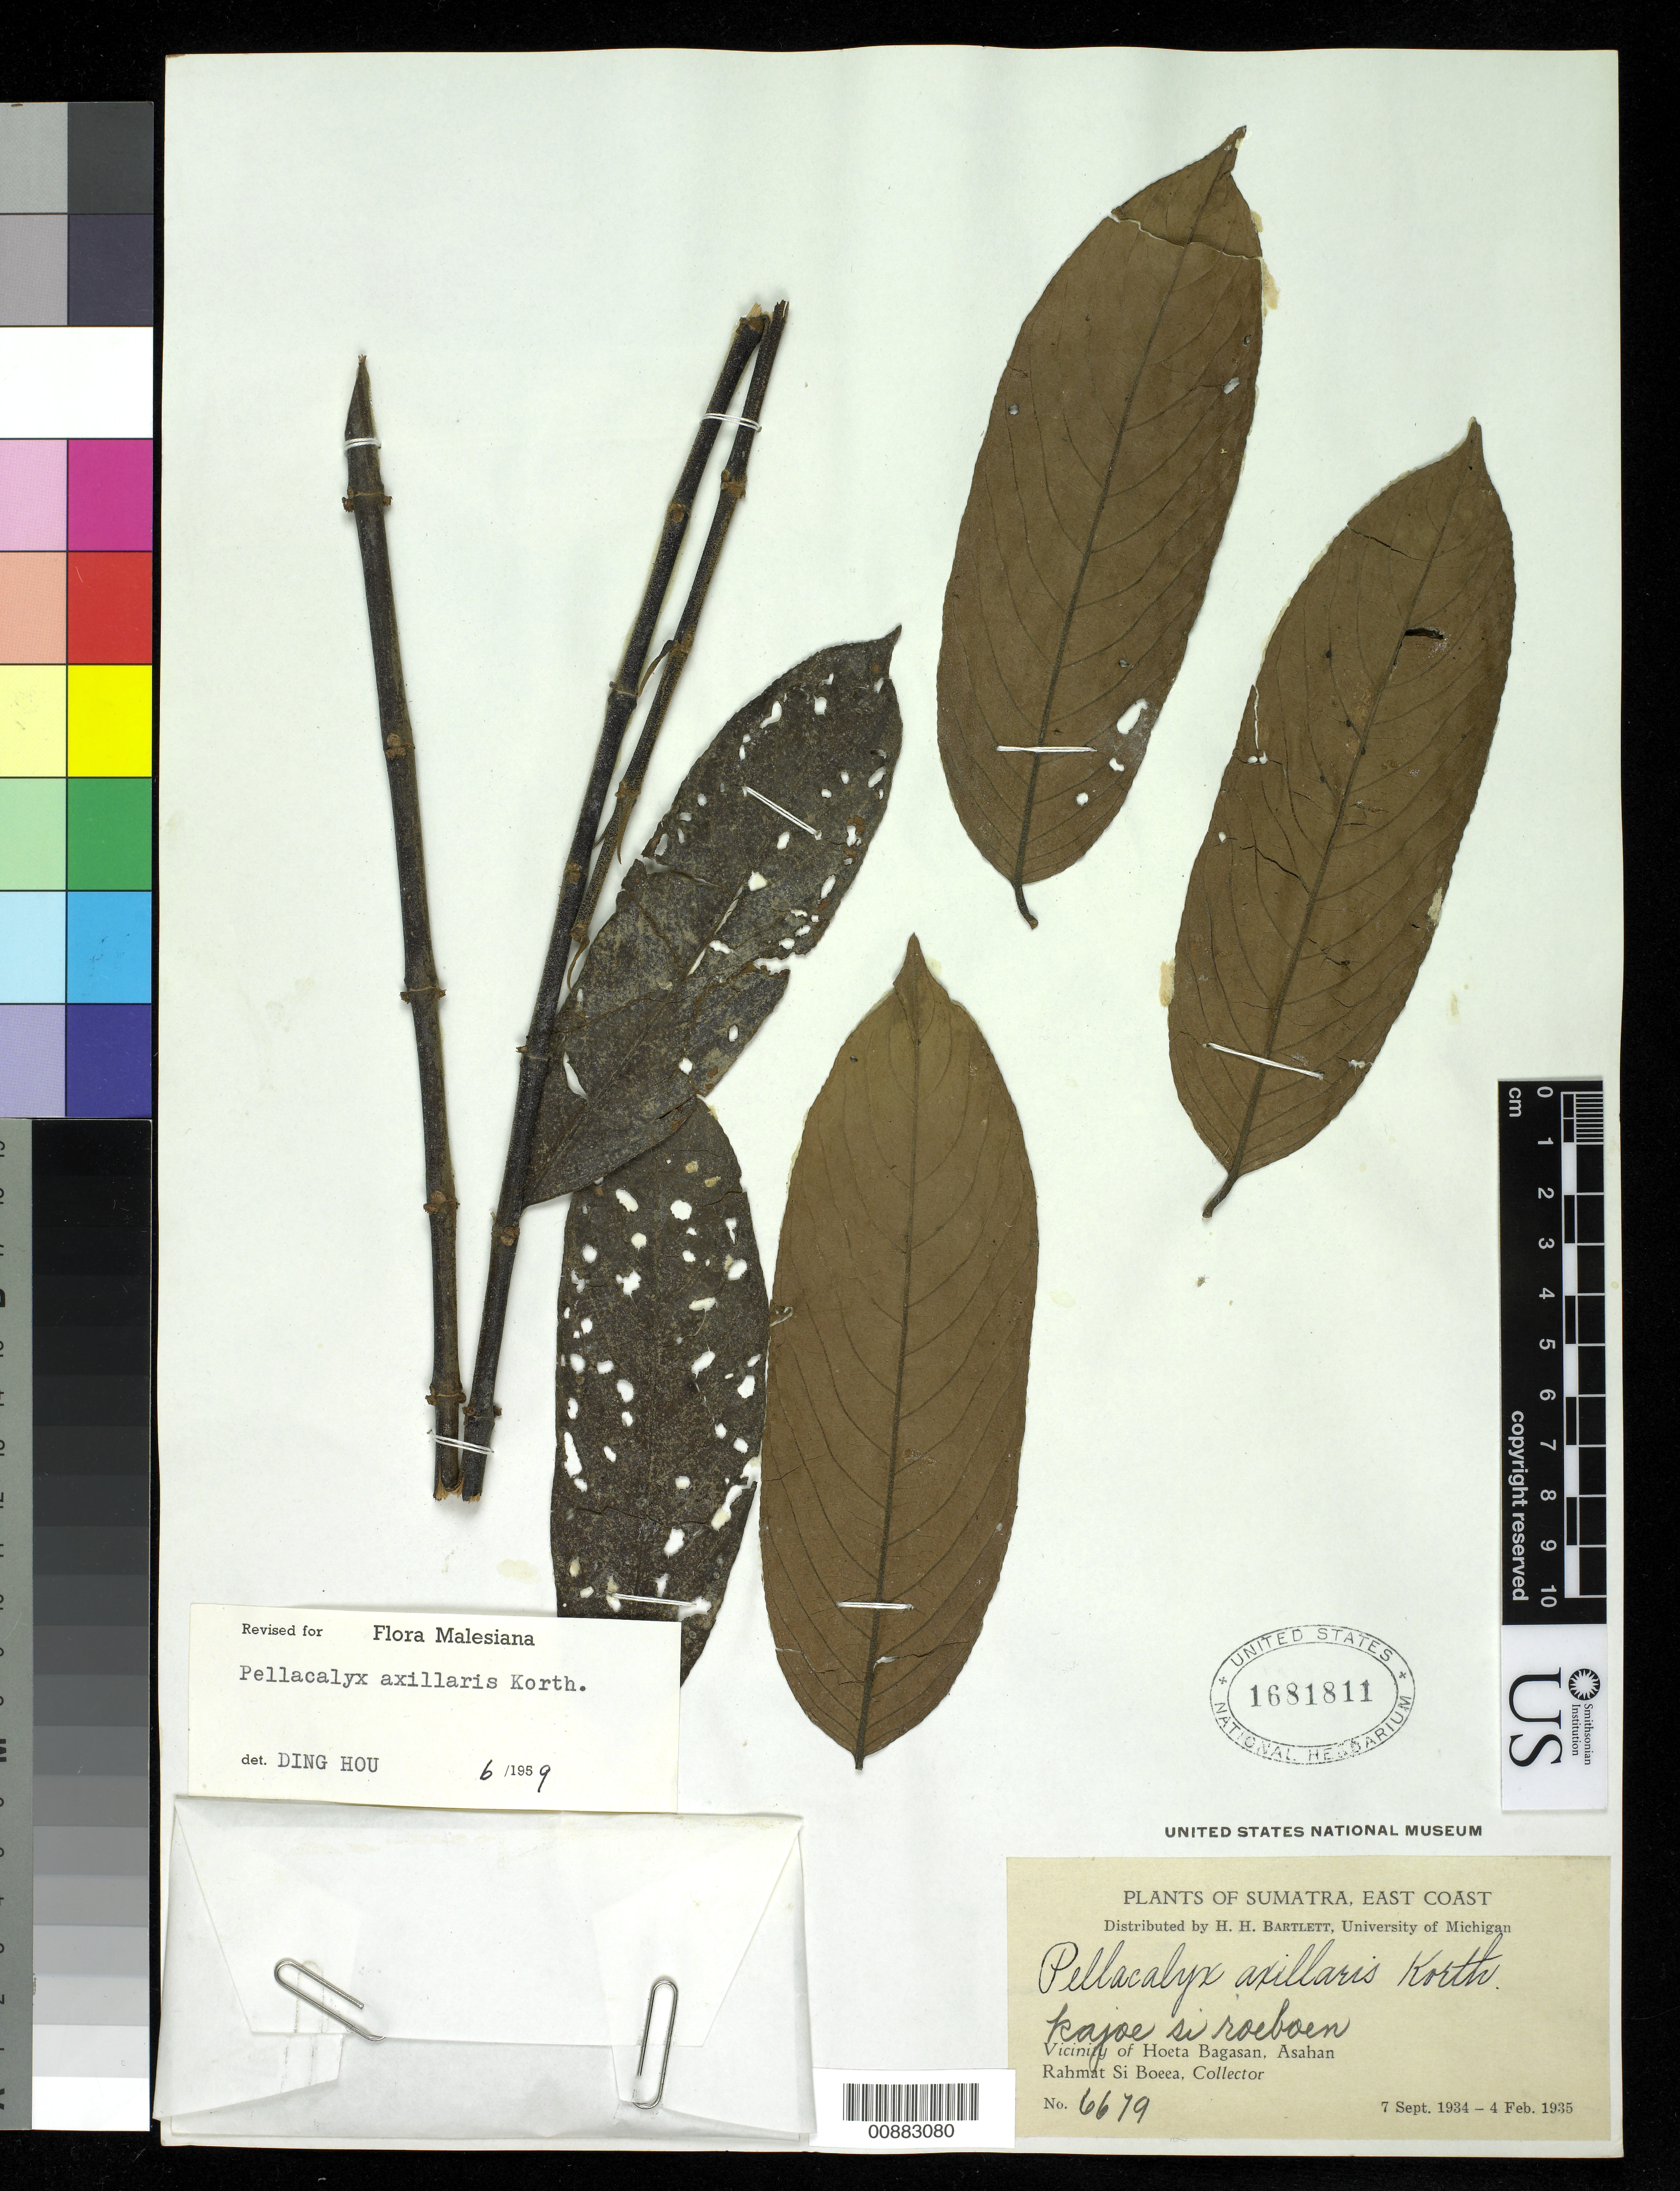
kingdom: Plantae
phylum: Tracheophyta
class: Magnoliopsida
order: Malpighiales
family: Rhizophoraceae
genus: Pellacalyx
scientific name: Pellacalyx axillaris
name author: Korth.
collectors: Rahmat Si Boeea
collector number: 6679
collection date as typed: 04 Feb 1935 to 07 Sep 1935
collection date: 1935-02-04/1935-09-07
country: Indonesia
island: Sumatra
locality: east coast, vicinity of Hoeta Bagasan, Asahan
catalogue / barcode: US 1681811